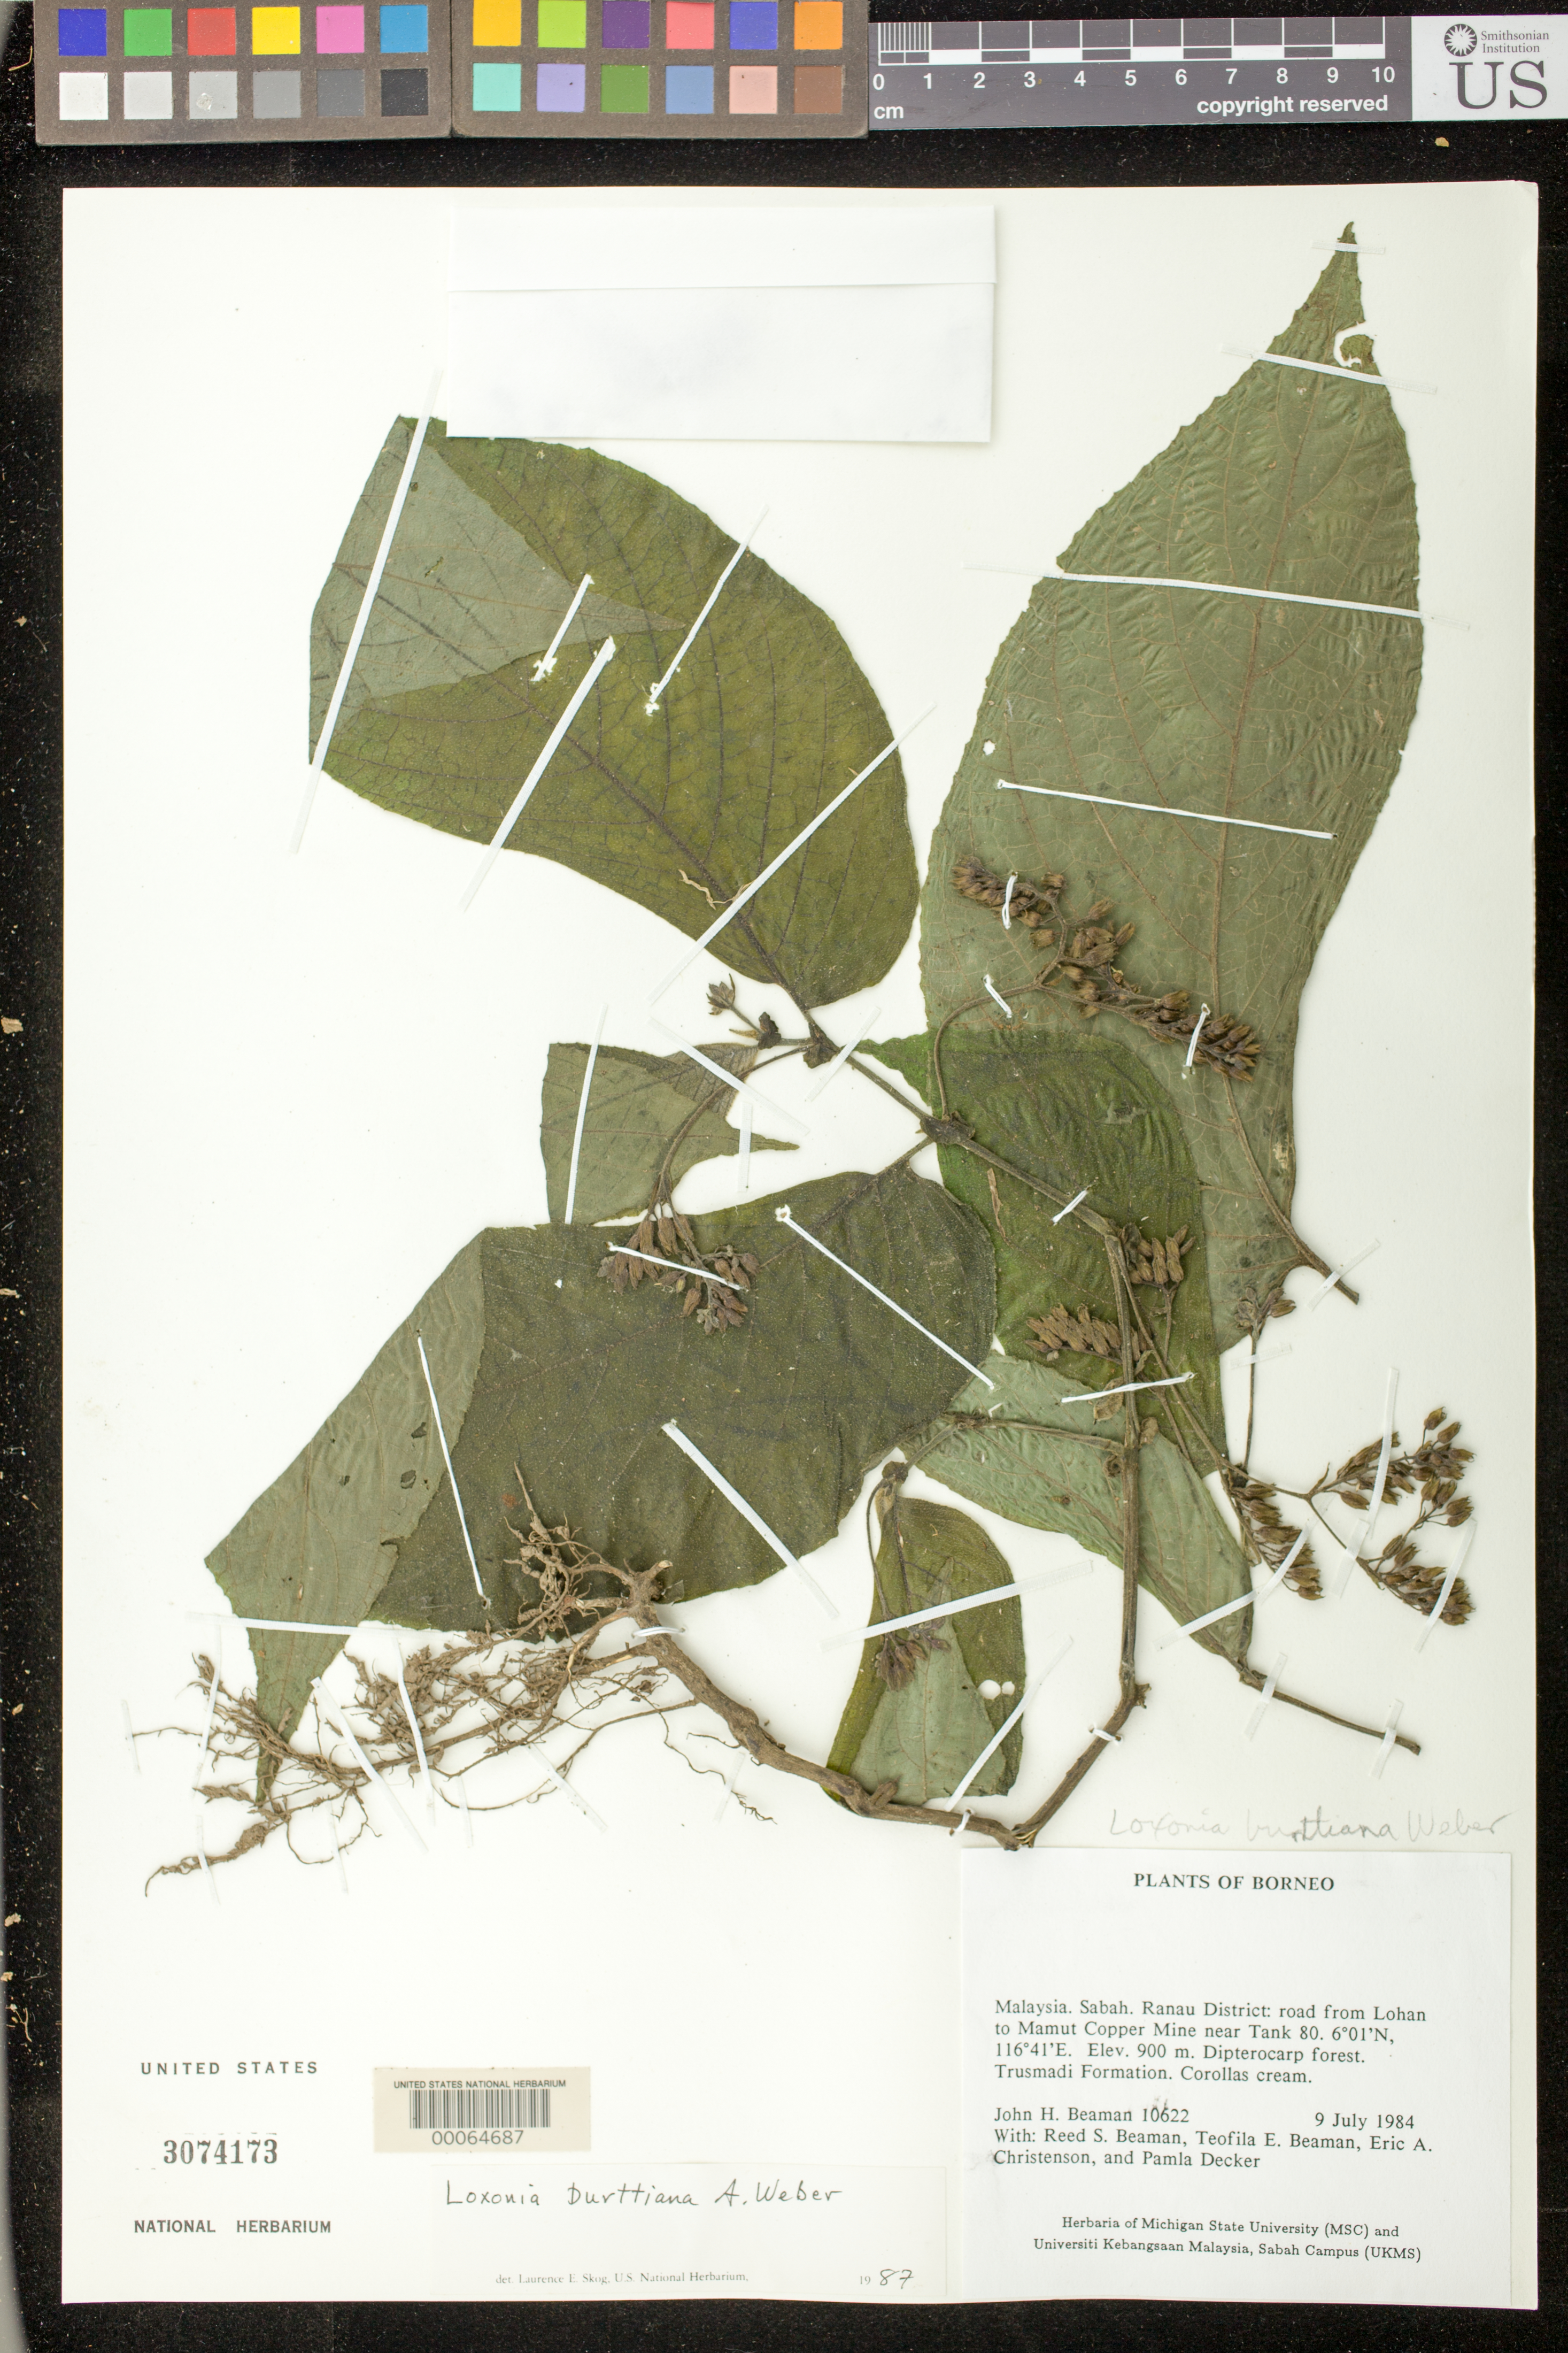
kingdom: Plantae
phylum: Tracheophyta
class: Magnoliopsida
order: Lamiales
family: Gesneriaceae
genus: Loxonia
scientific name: Loxonia burttiana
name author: A. Weber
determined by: Skog, Laurence E.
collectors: J. H. Beaman & et al.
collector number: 10622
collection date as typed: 09 Jul 1984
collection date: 1984-07-09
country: Malaysia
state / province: Sabah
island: Borneo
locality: Ranau dist., road from lohan to mamut copper mine near tank 80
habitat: Dipterocarp forest, trusmadi formation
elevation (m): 900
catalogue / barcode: US 3074173